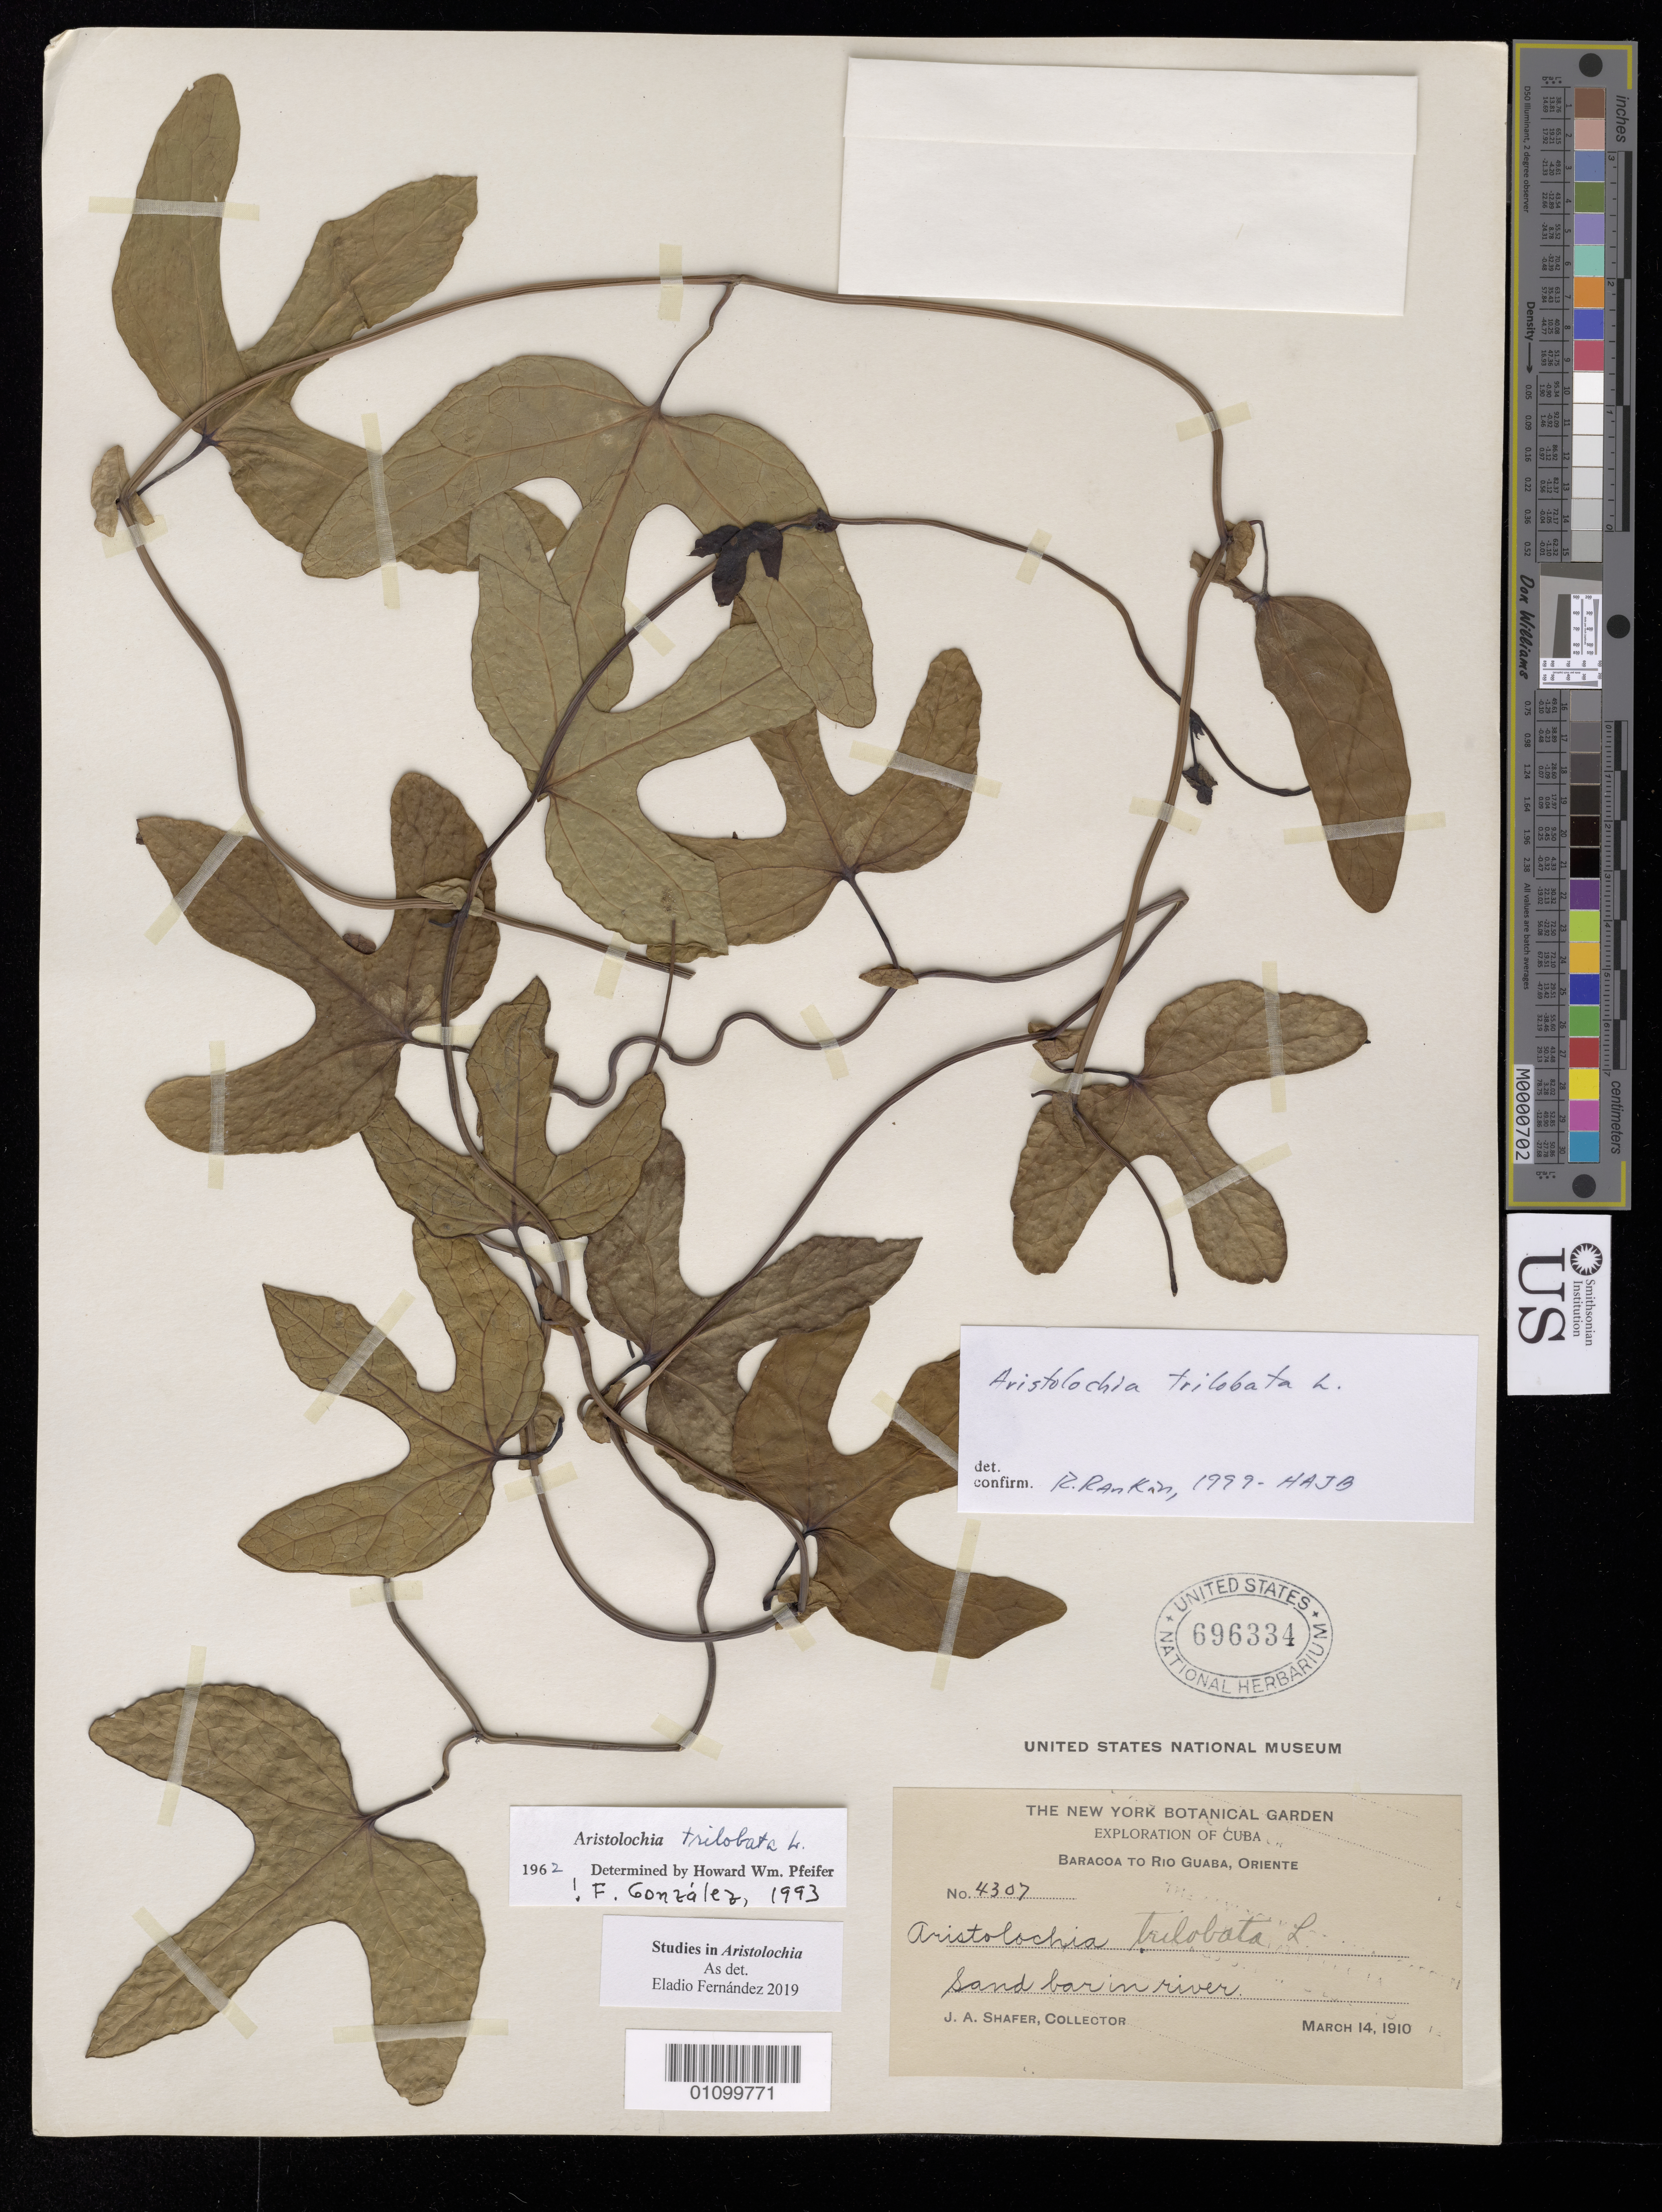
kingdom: Plantae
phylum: Tracheophyta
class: Magnoliopsida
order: Piperales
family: Aristolochiaceae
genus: Aristolochia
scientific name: Aristolochia trilobata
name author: L.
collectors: J. A. Shafer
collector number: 4307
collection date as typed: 14 Mar 1910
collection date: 1910-03-14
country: Cuba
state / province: Guantanamo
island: Cuba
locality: Baracoa to Rio Guaba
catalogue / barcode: US 696334